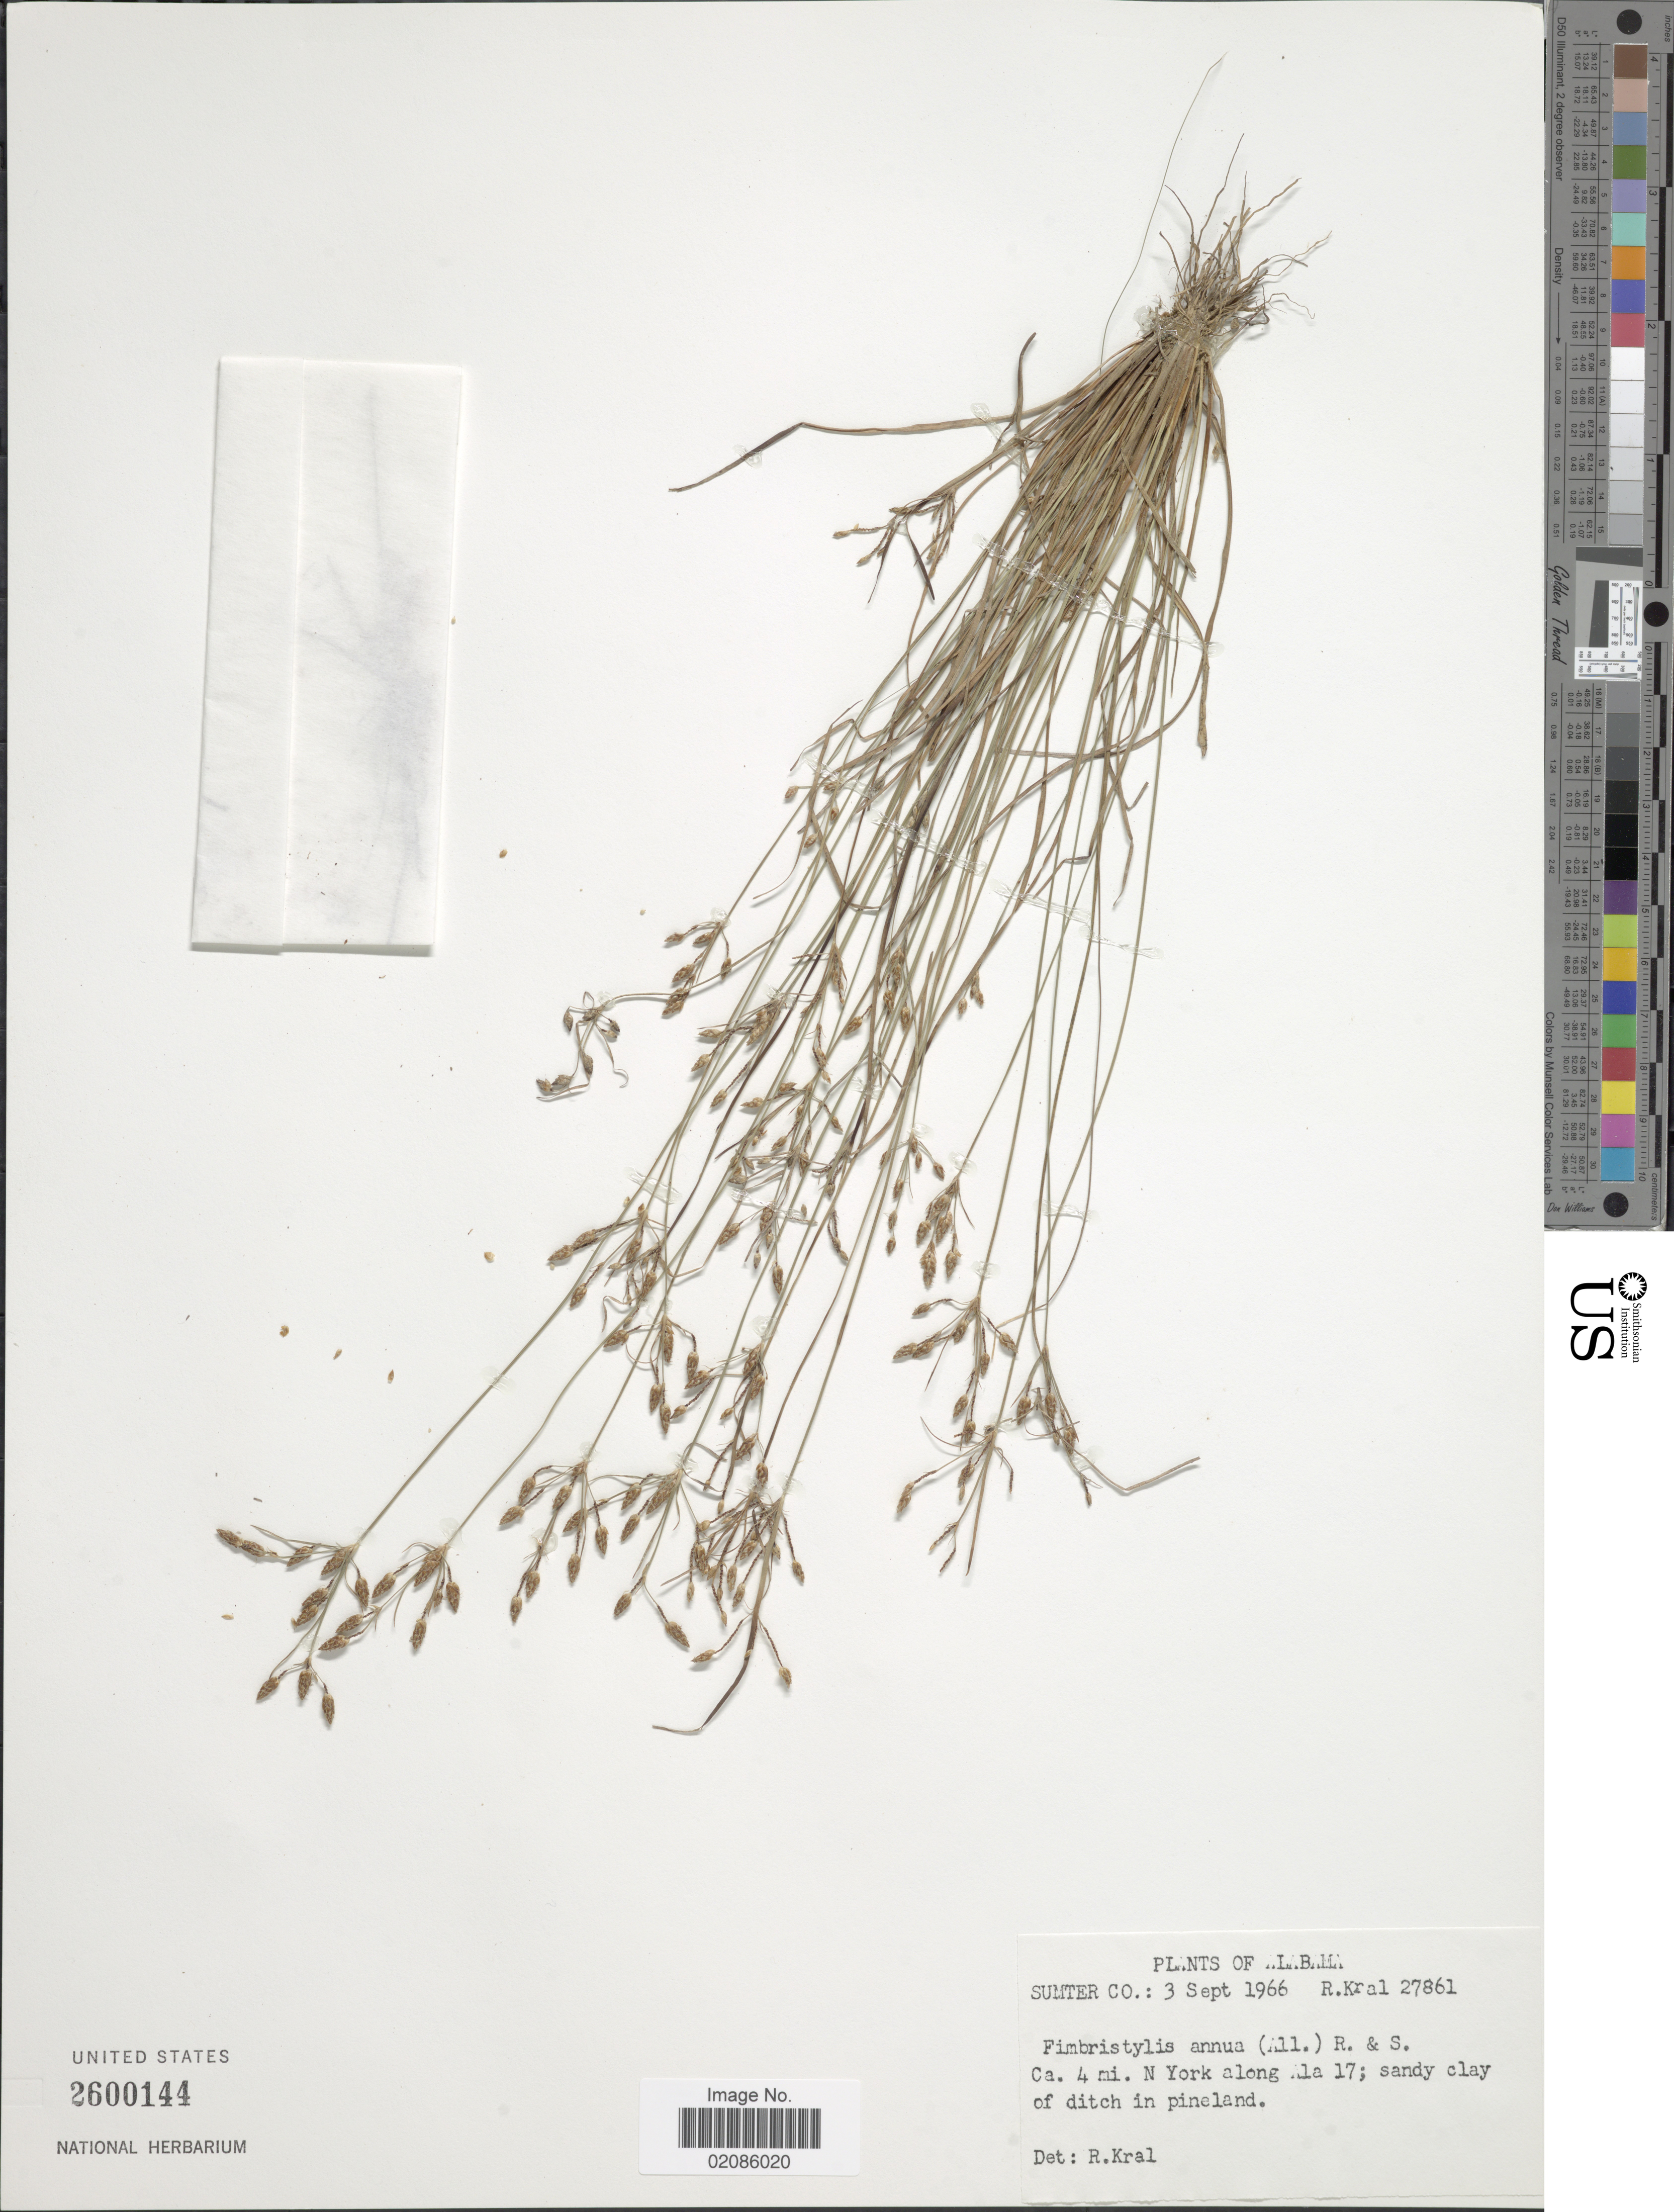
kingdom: Plantae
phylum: Tracheophyta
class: Liliopsida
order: Poales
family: Cyperaceae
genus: Fimbristylis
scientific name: Fimbristylis annua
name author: (All.) Roem. & Schult.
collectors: R. Kral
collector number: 27861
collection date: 1966-09-03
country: United States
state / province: Alabama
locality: Sumter Co. Ca. 4 mi. N York along Ala 17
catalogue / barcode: US 2600144